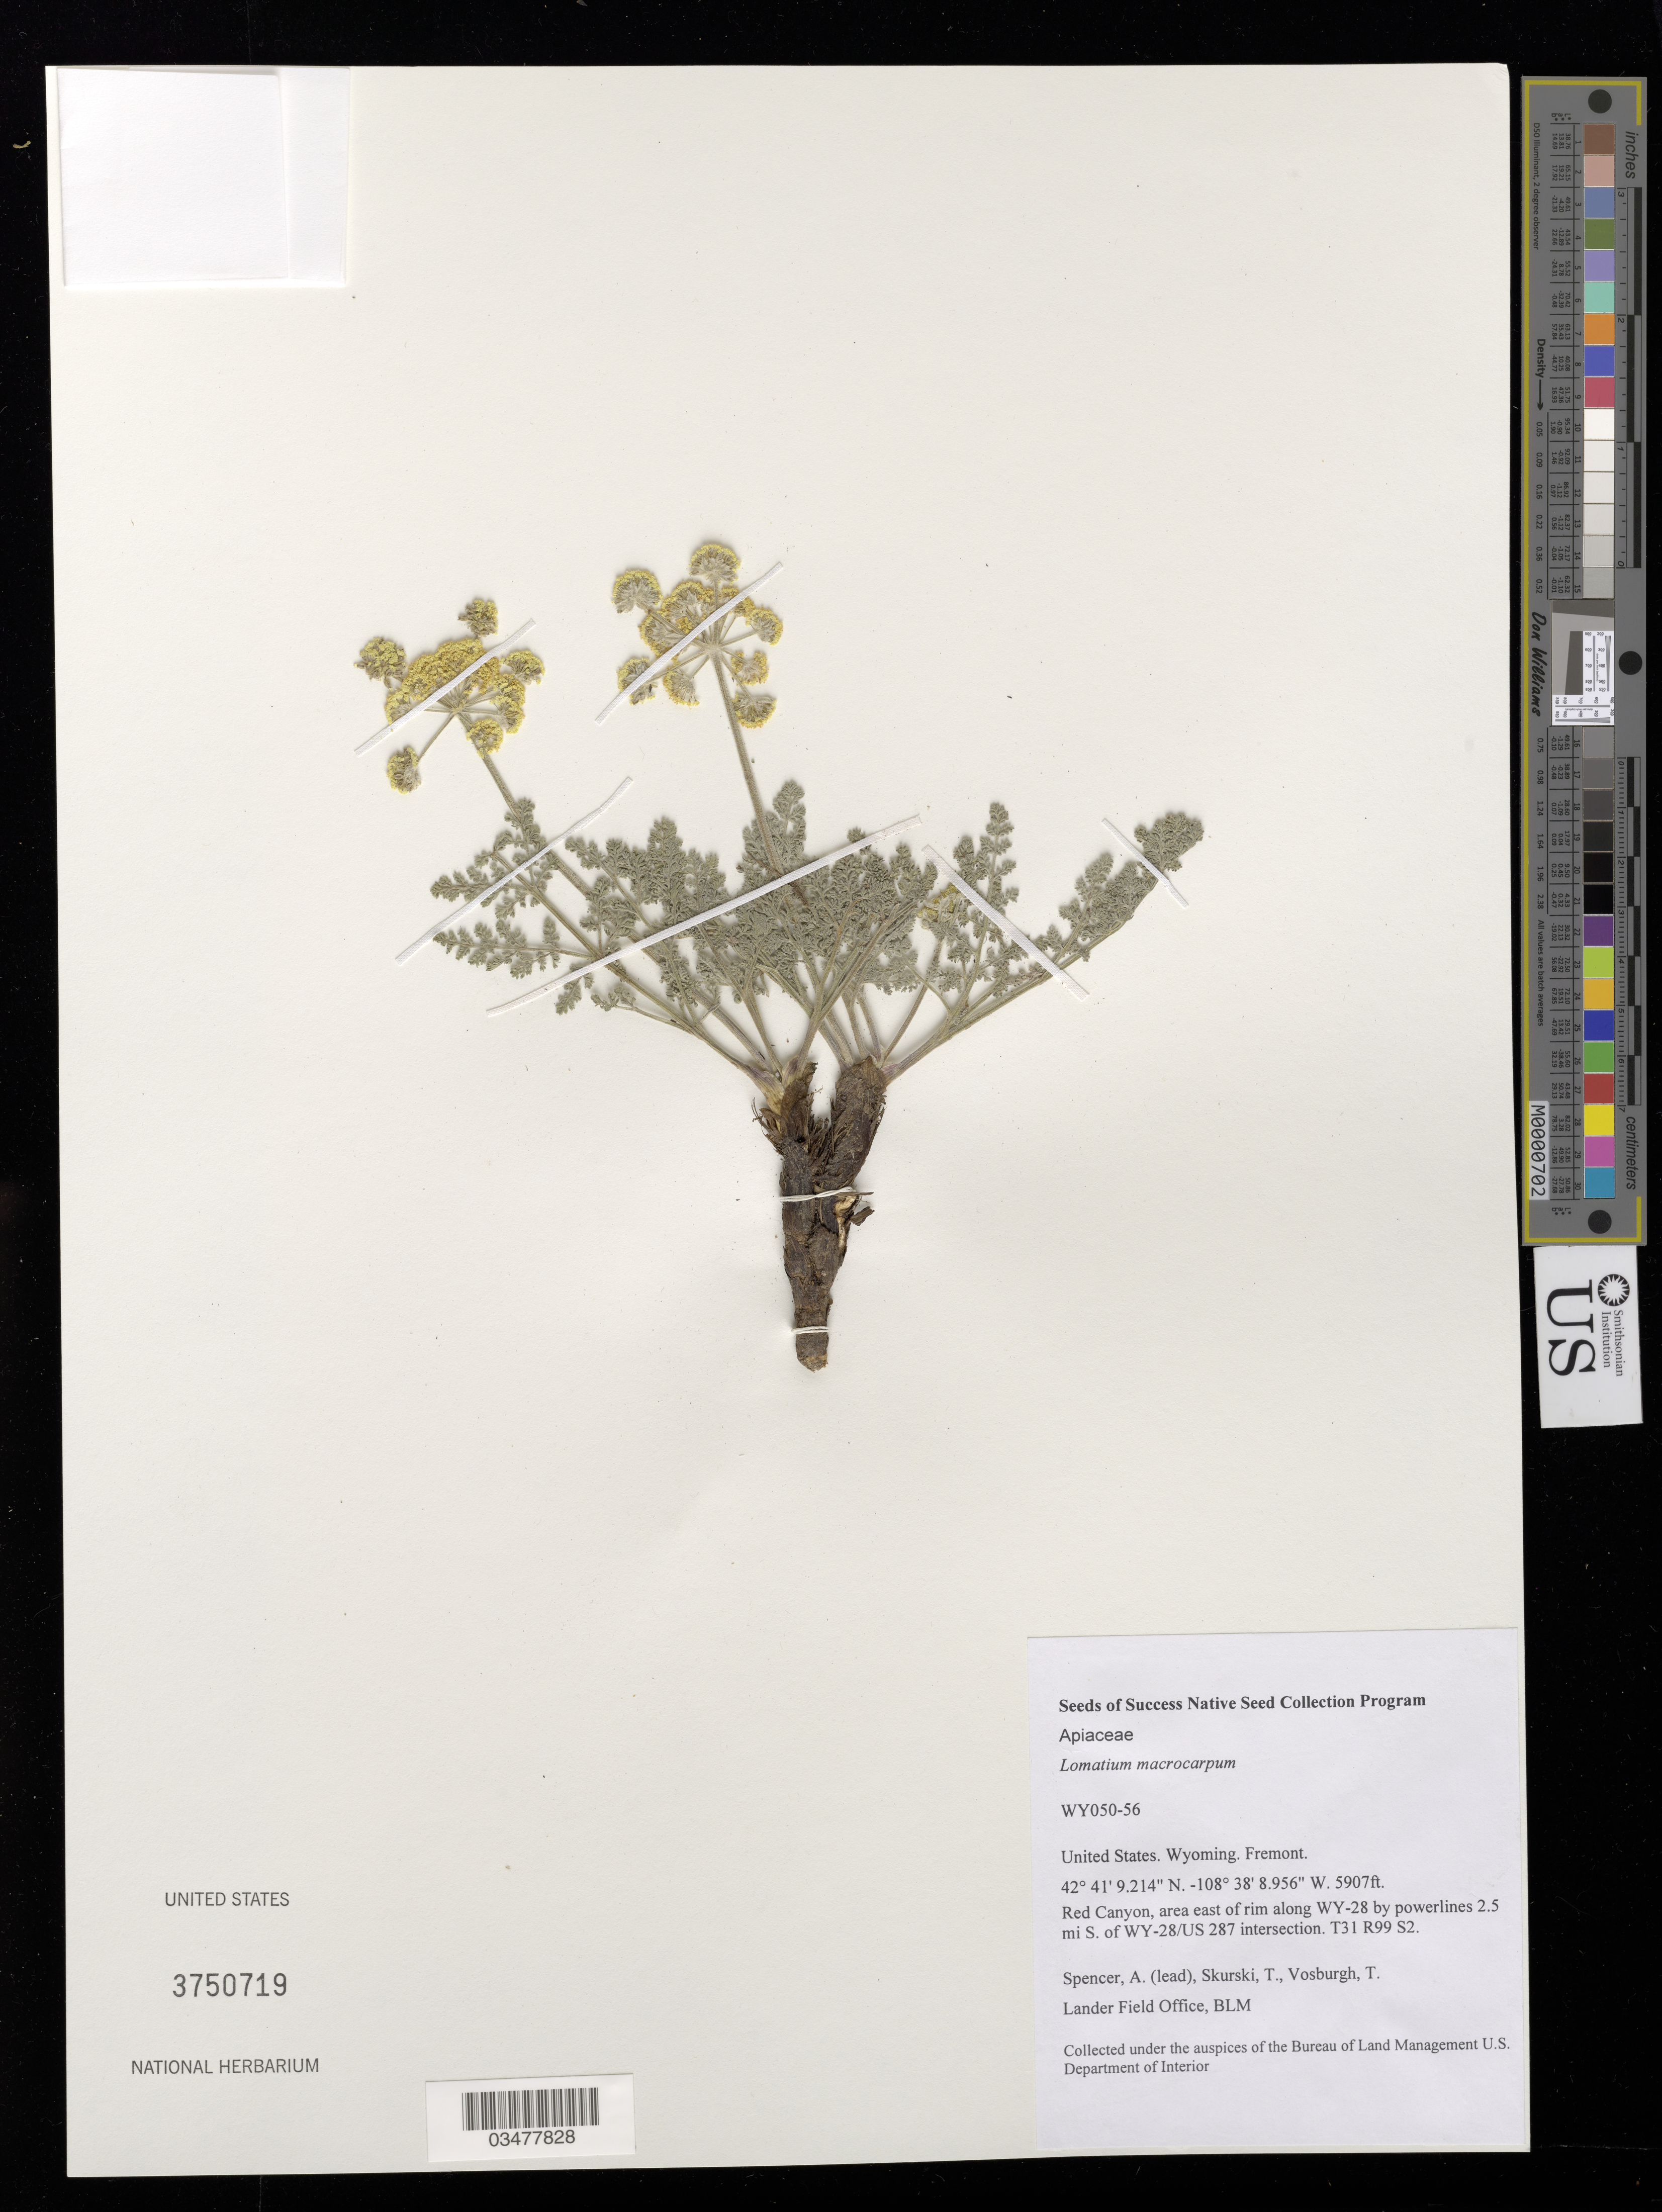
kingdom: Plantae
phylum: Tracheophyta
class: Magnoliopsida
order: Apiales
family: Apiaceae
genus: Lomatium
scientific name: Lomatium macrocarpum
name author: (Hook. et al.) J.M. Coult. & Rose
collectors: A. Spencer, T. Skurski & T. Vosburgh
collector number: WY050-56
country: United States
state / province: Wyoming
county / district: Fremont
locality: Red Canyon. T31 R99 S2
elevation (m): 1800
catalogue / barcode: US 3750719